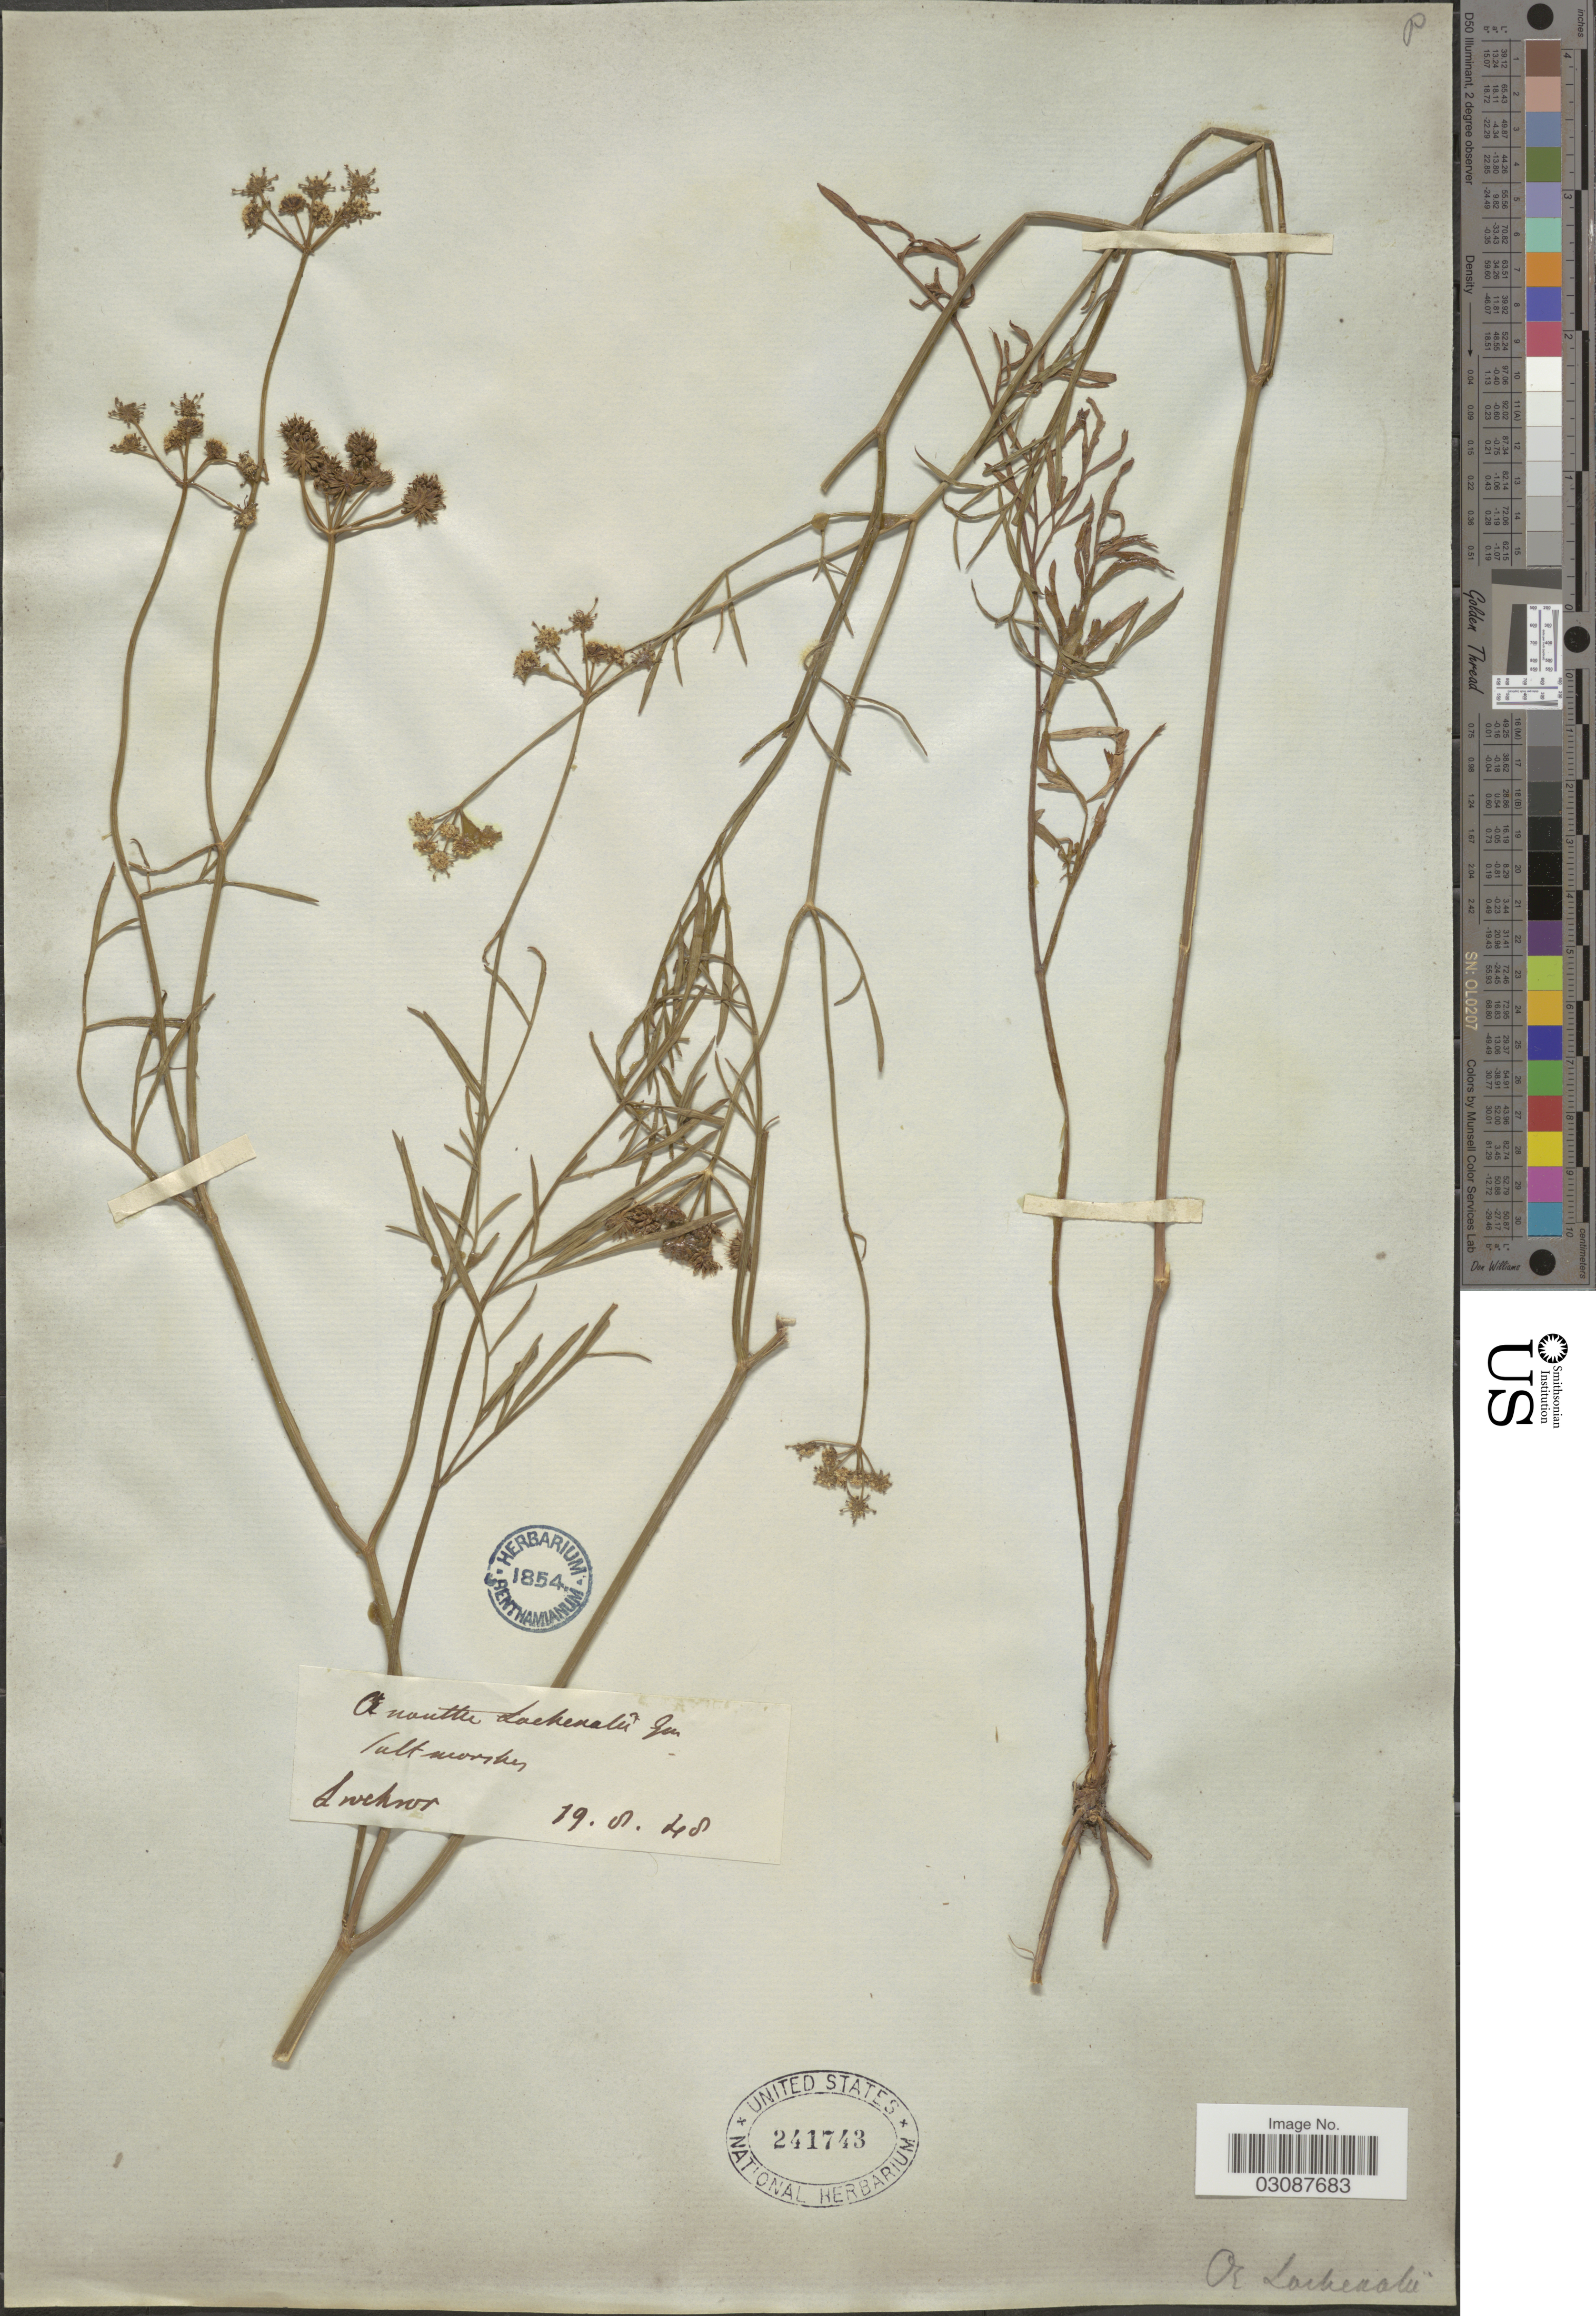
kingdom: Plantae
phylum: Tracheophyta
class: Magnoliopsida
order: Apiales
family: Apiaceae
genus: Oenanthe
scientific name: Oenanthe lachenalii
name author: C.C. Gmel.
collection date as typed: Transcribed d/m/y: 19/8/48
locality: Cult marshes.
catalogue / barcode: US 241743